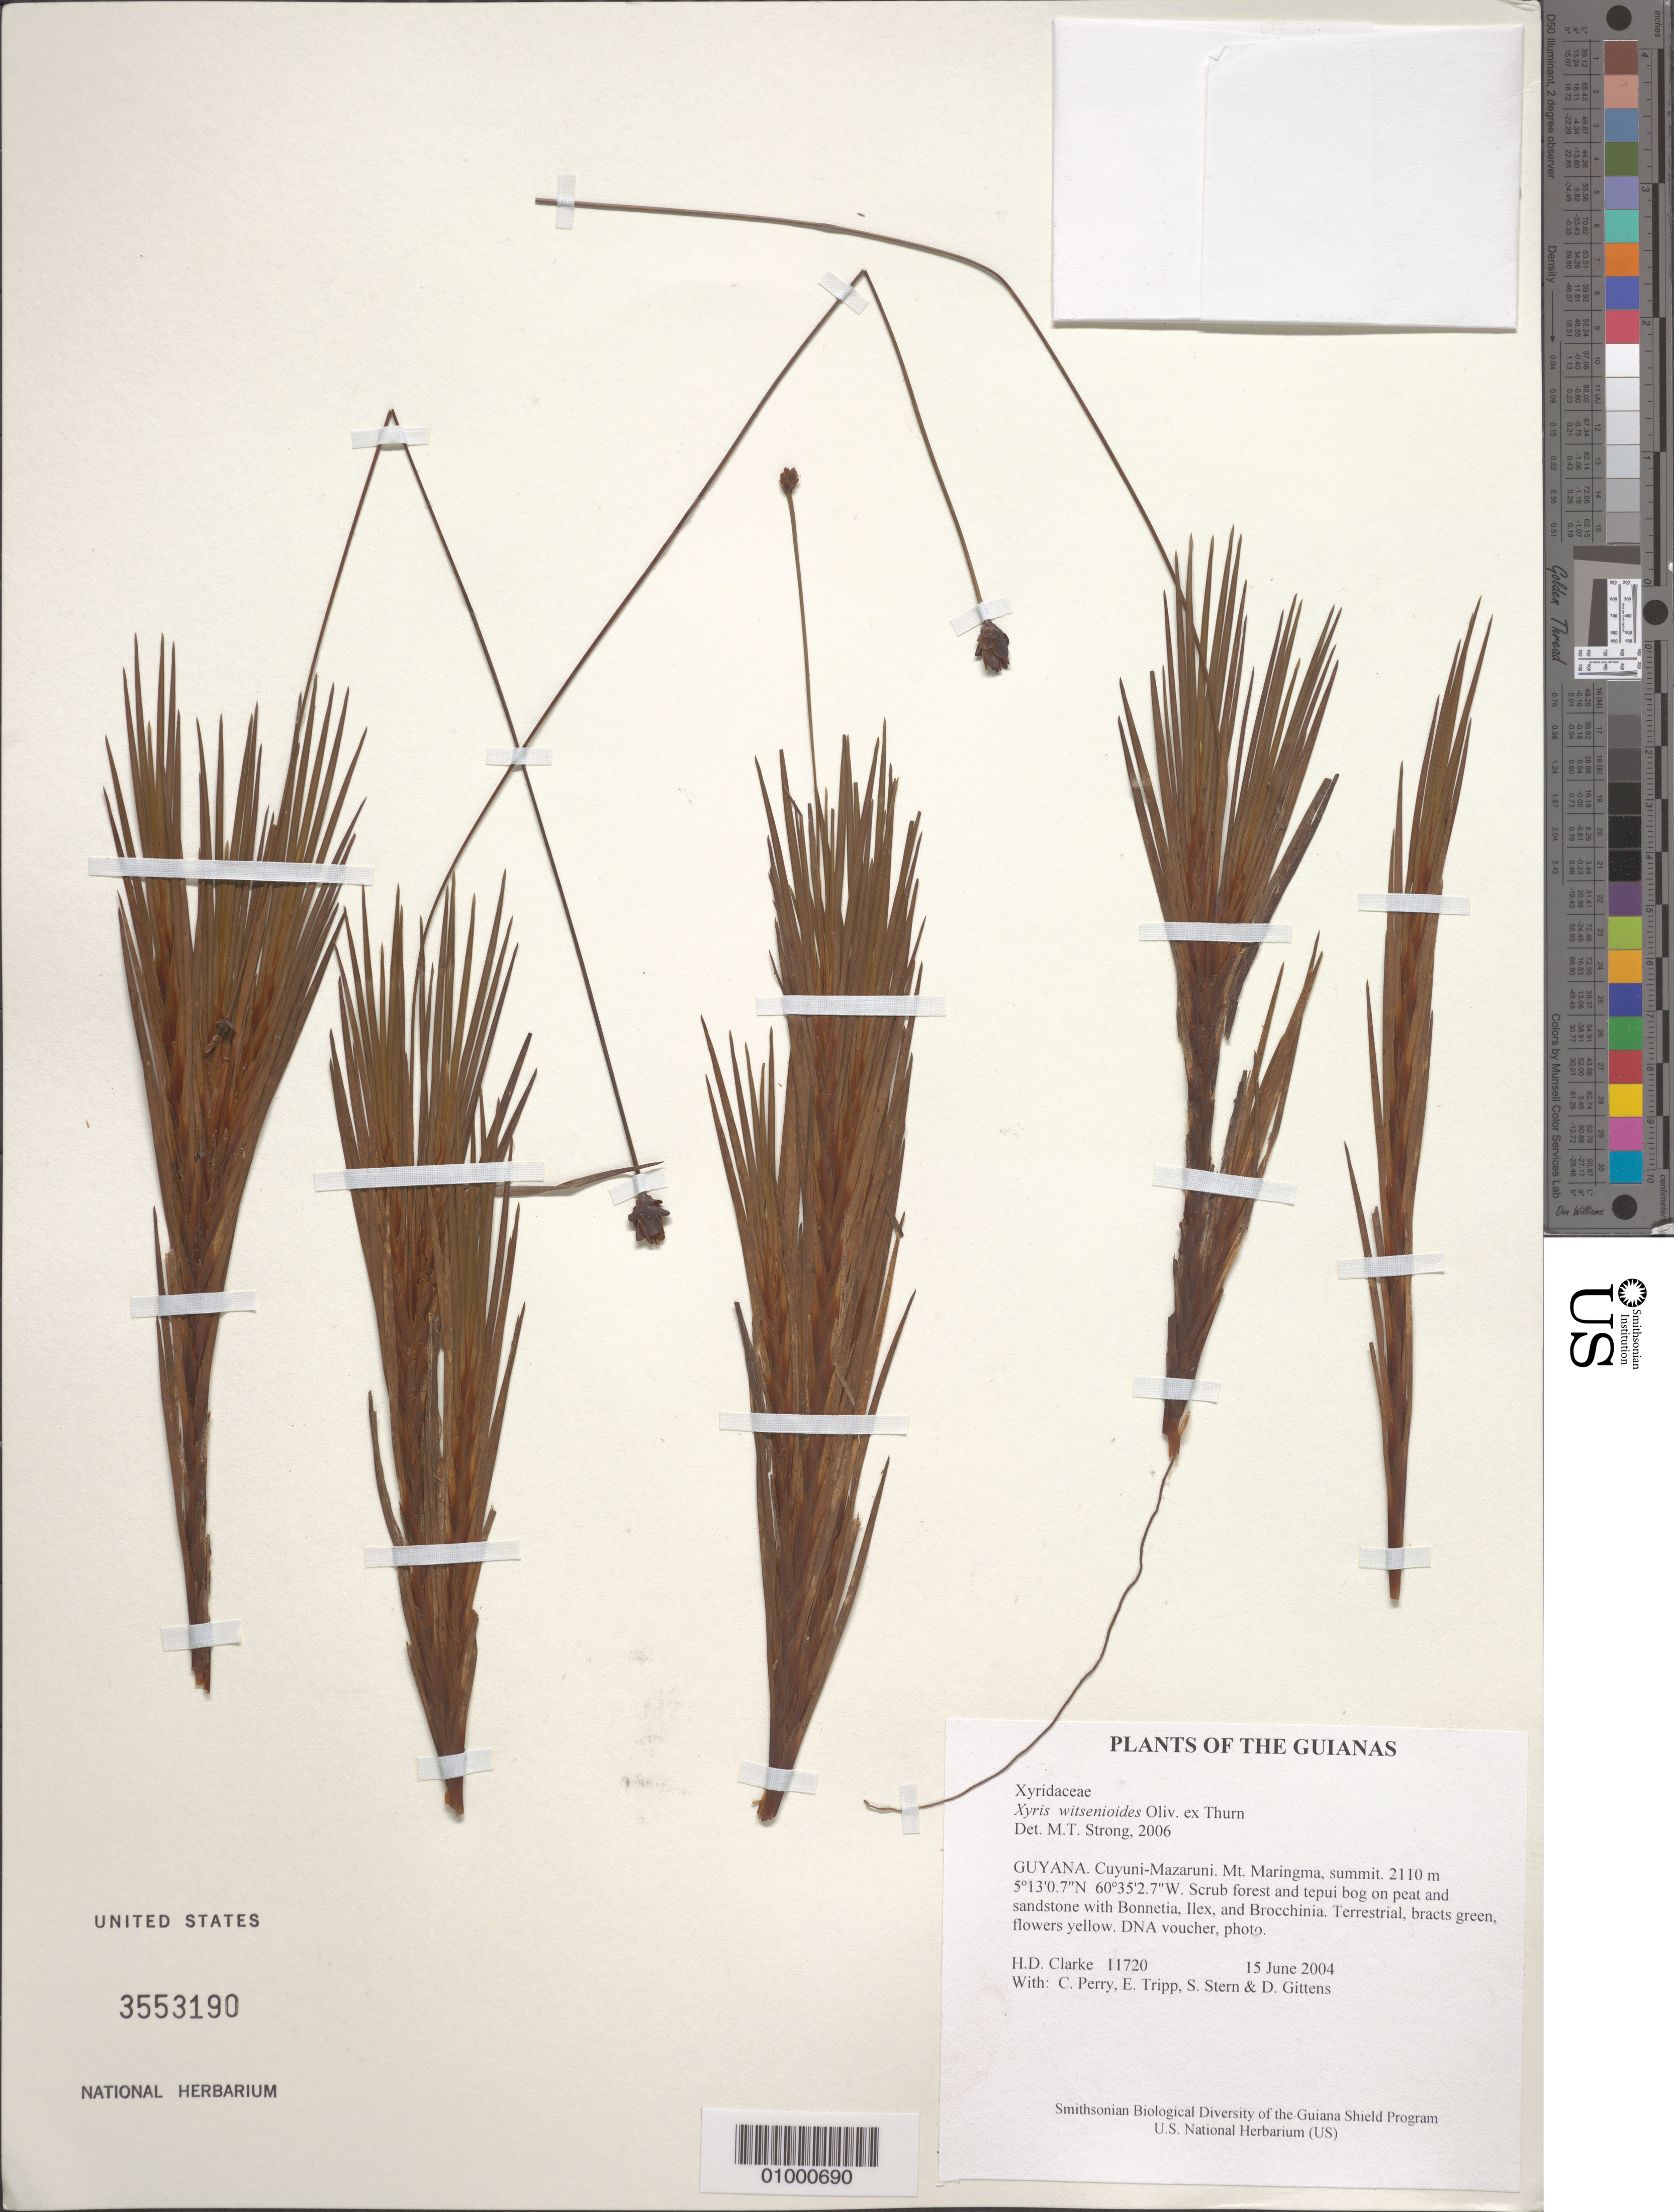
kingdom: Plantae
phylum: Tracheophyta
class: Liliopsida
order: Poales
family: Xyridaceae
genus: Xyris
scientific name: Xyris witsenioides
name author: Oliv. ex Thurn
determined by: Strong, M. T., (US), Smithsonian Institution - National Museum of Natural History (UNITED STATES)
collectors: H. D. Clarke, C. Perry, E. Tripp, S. R. Stern & D. Gittens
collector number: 11720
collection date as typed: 15 June 2004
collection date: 2004-06-15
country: Guyana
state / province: Cuyuni-Mazaruni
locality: Mt. Maringma, summit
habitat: Scrub forest and tepui bog on peat and sandstone with Bonnetia, Ilex, and Brocchinia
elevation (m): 2110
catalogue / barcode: US 3553190